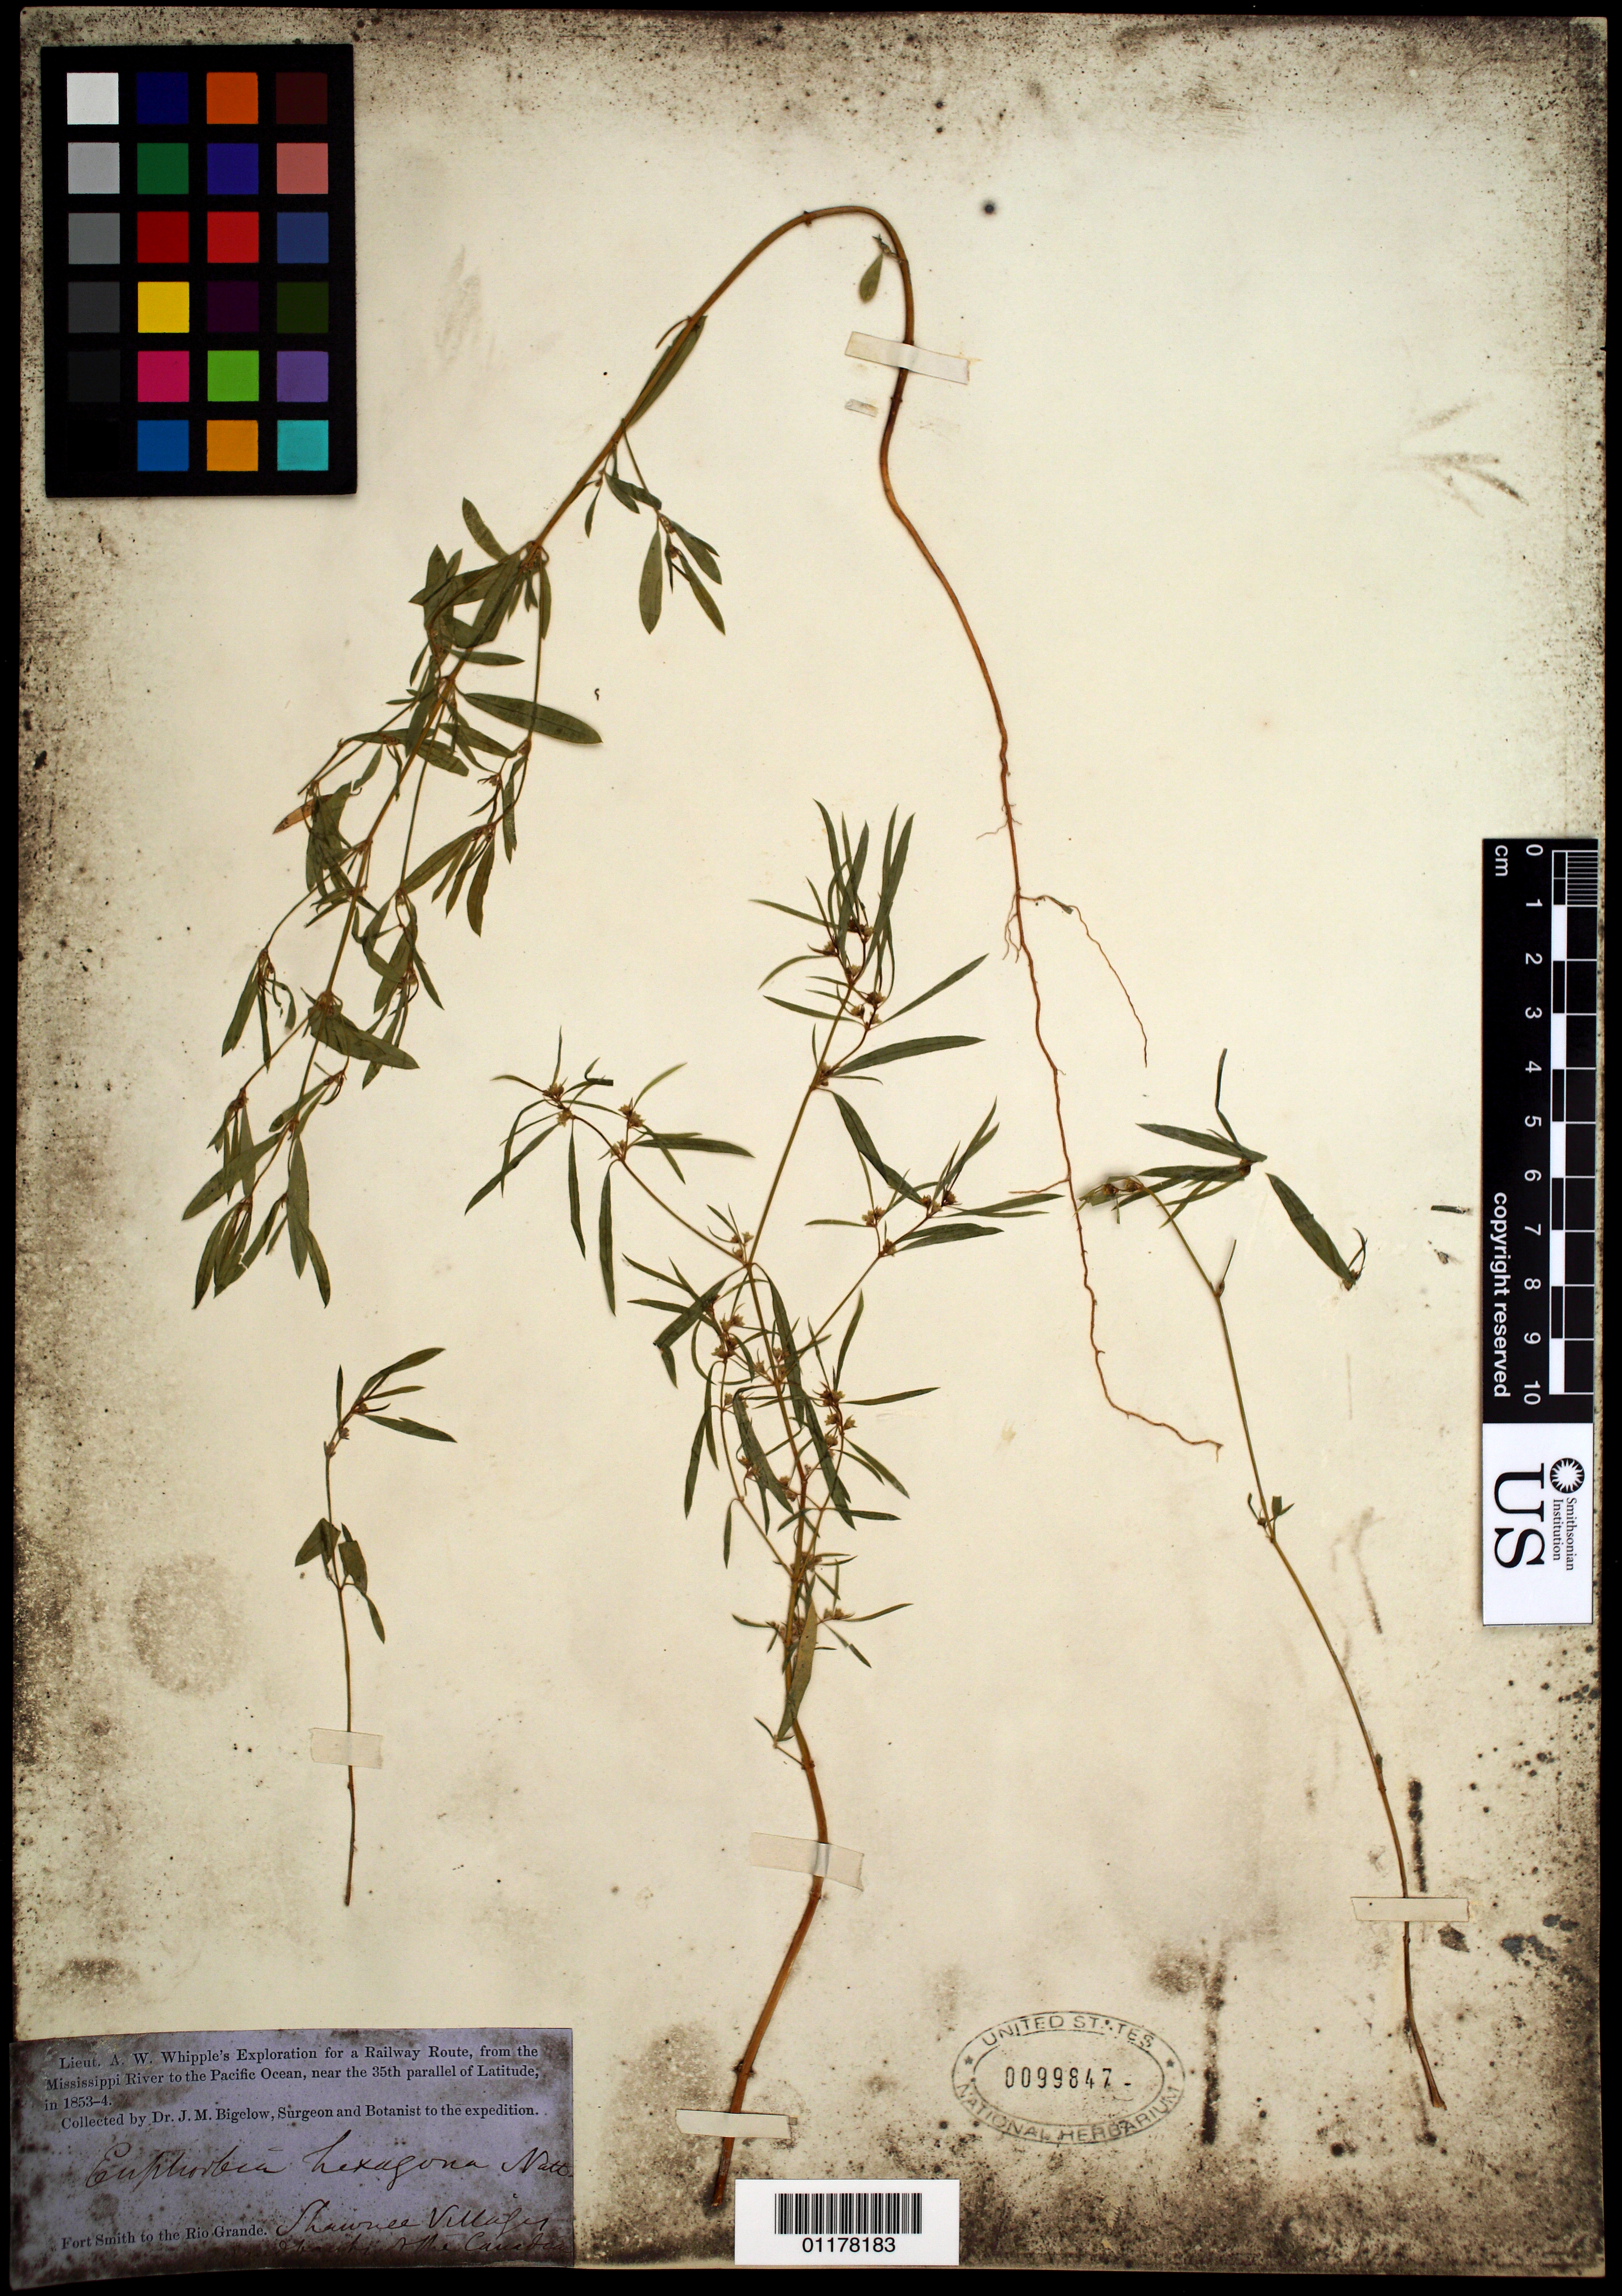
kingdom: Plantae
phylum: Tracheophyta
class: Magnoliopsida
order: Malpighiales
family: Euphorbiaceae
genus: Euphorbia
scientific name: Euphorbia hexagona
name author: Nutt. ex Spreng.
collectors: J. M. Bigelow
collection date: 1853/1854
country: United States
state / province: Oklahoma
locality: Fort Smith to the Rio Grande, Shawnee Villages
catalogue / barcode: US 99847